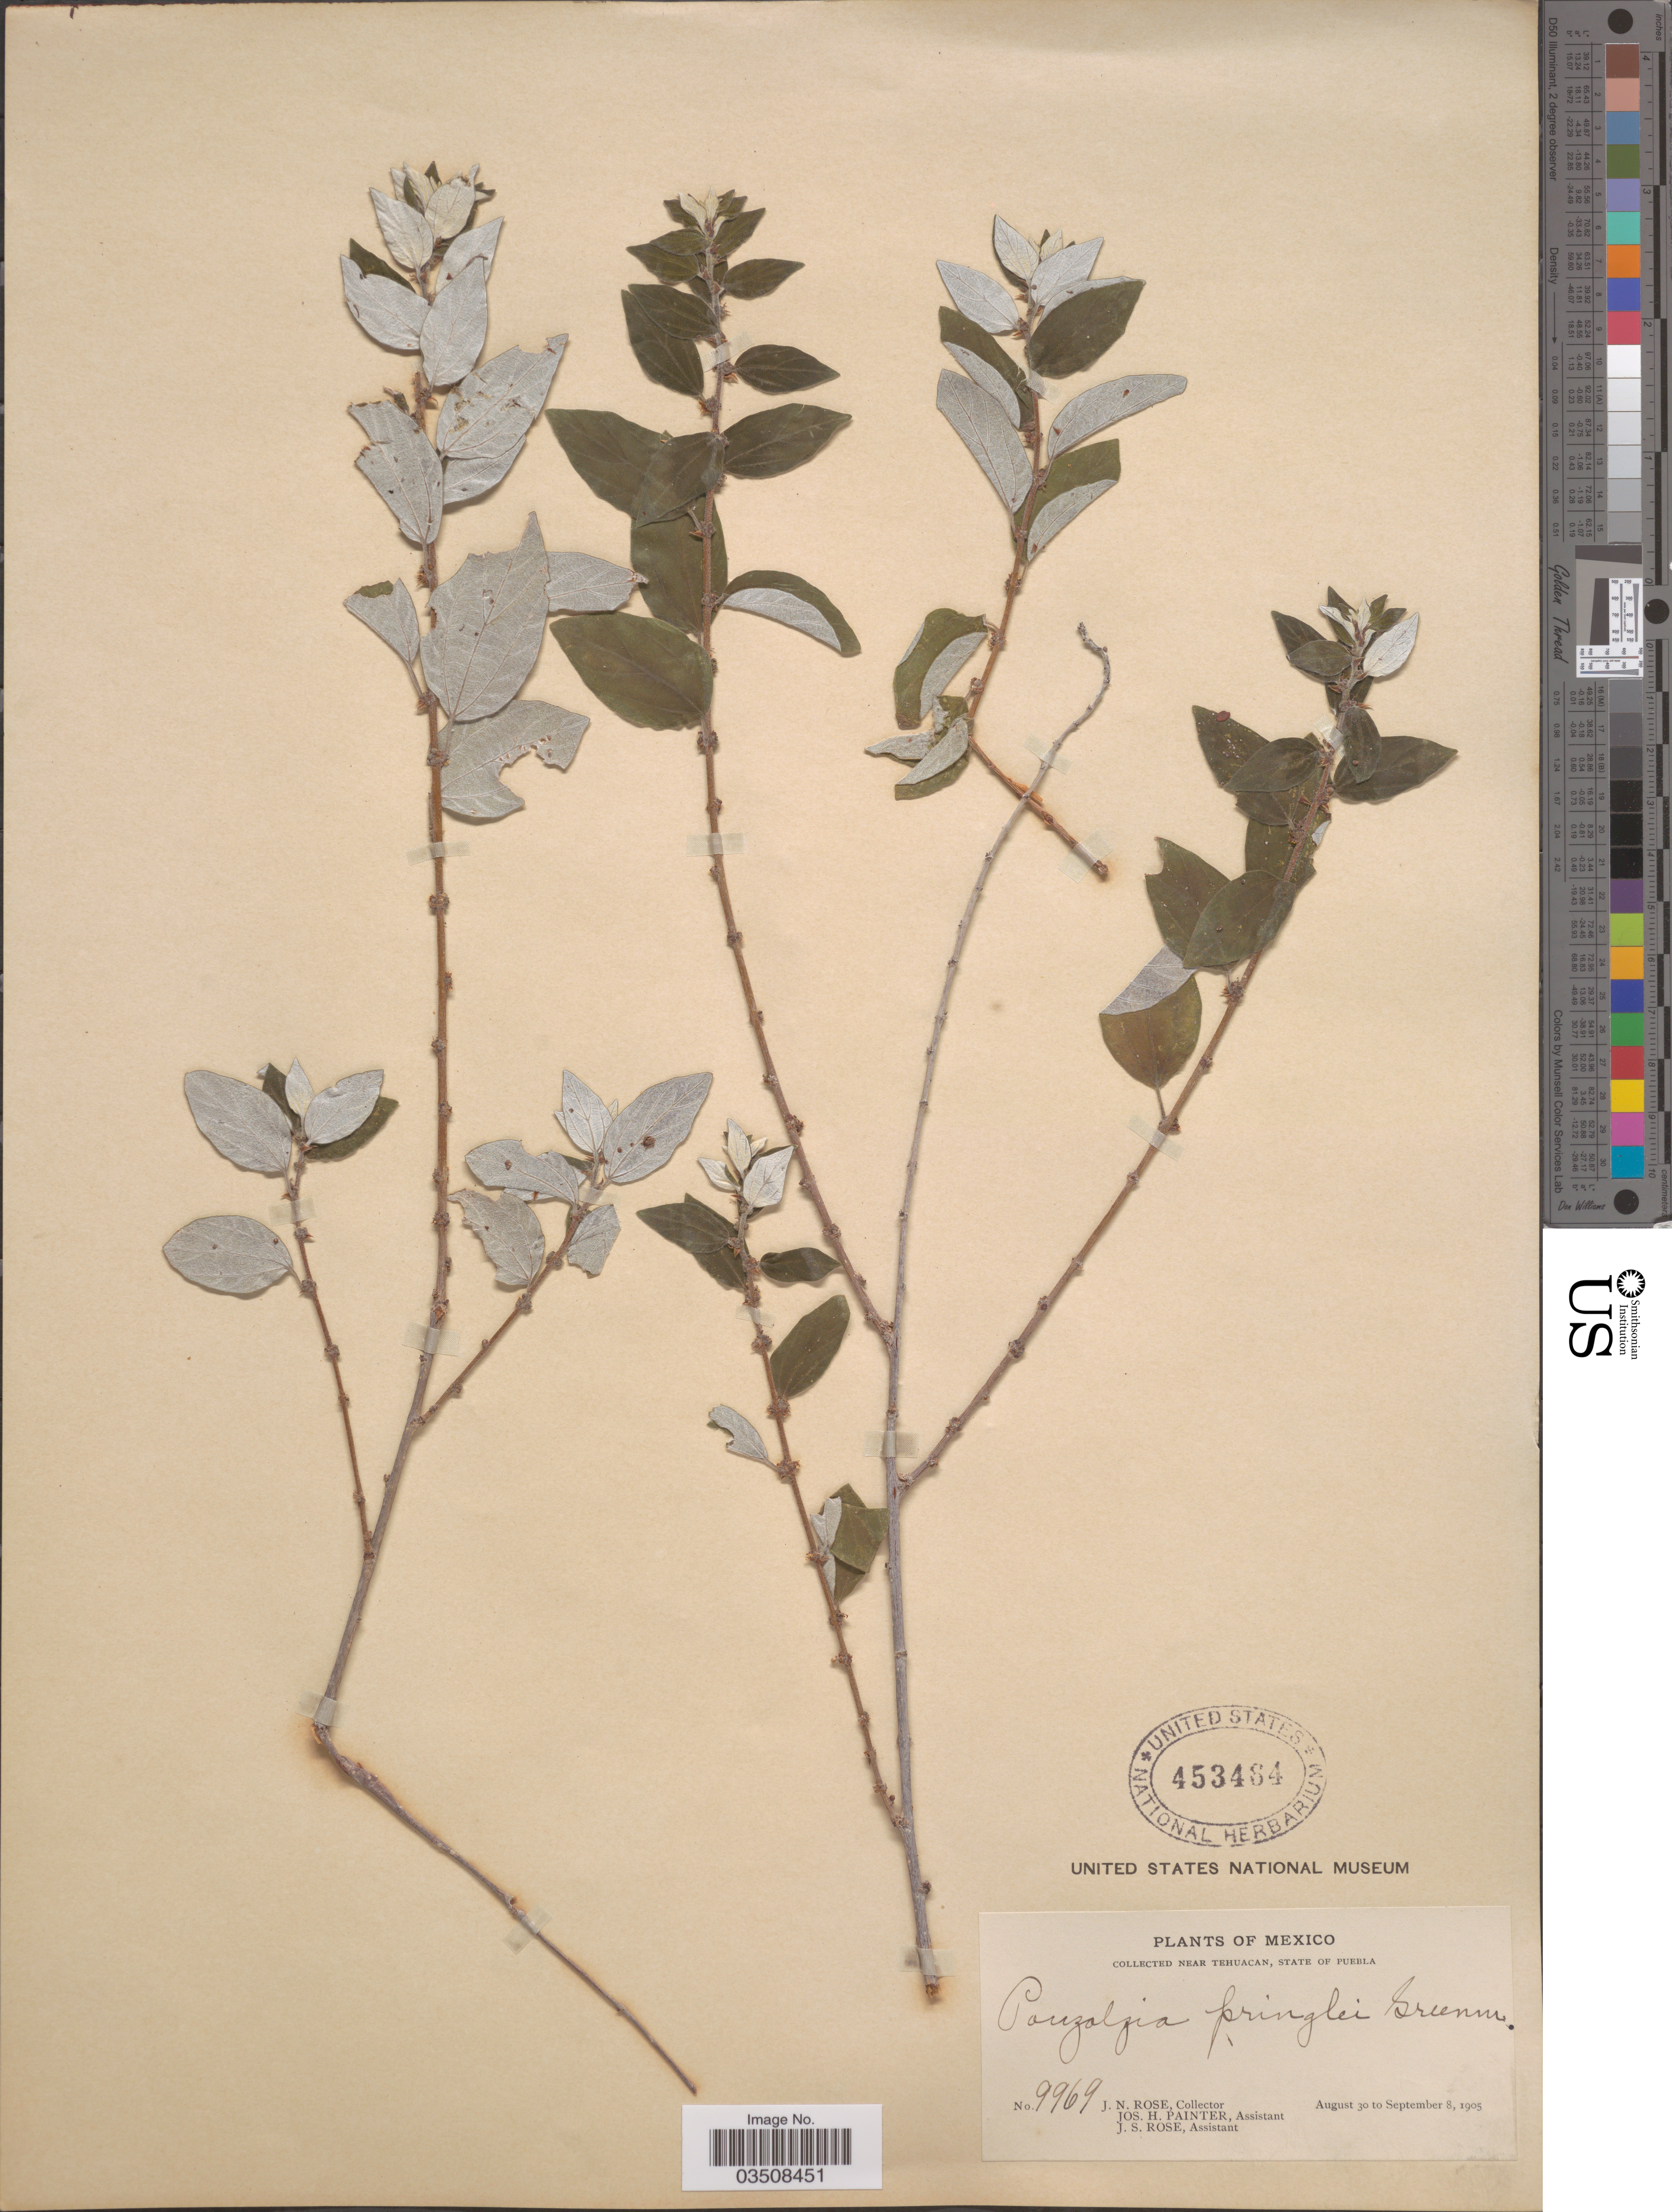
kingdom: Plantae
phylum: Tracheophyta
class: Magnoliopsida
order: Rosales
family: Urticaceae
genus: Pouzolzia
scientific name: Pouzolzia pringlei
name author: Greenm.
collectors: J. N. Rose, J. H. Painter & J. S. Rose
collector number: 9969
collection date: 1905-08-30/1905-09-08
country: Mexico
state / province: Puebla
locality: Near Tehuacan.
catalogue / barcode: US 453464